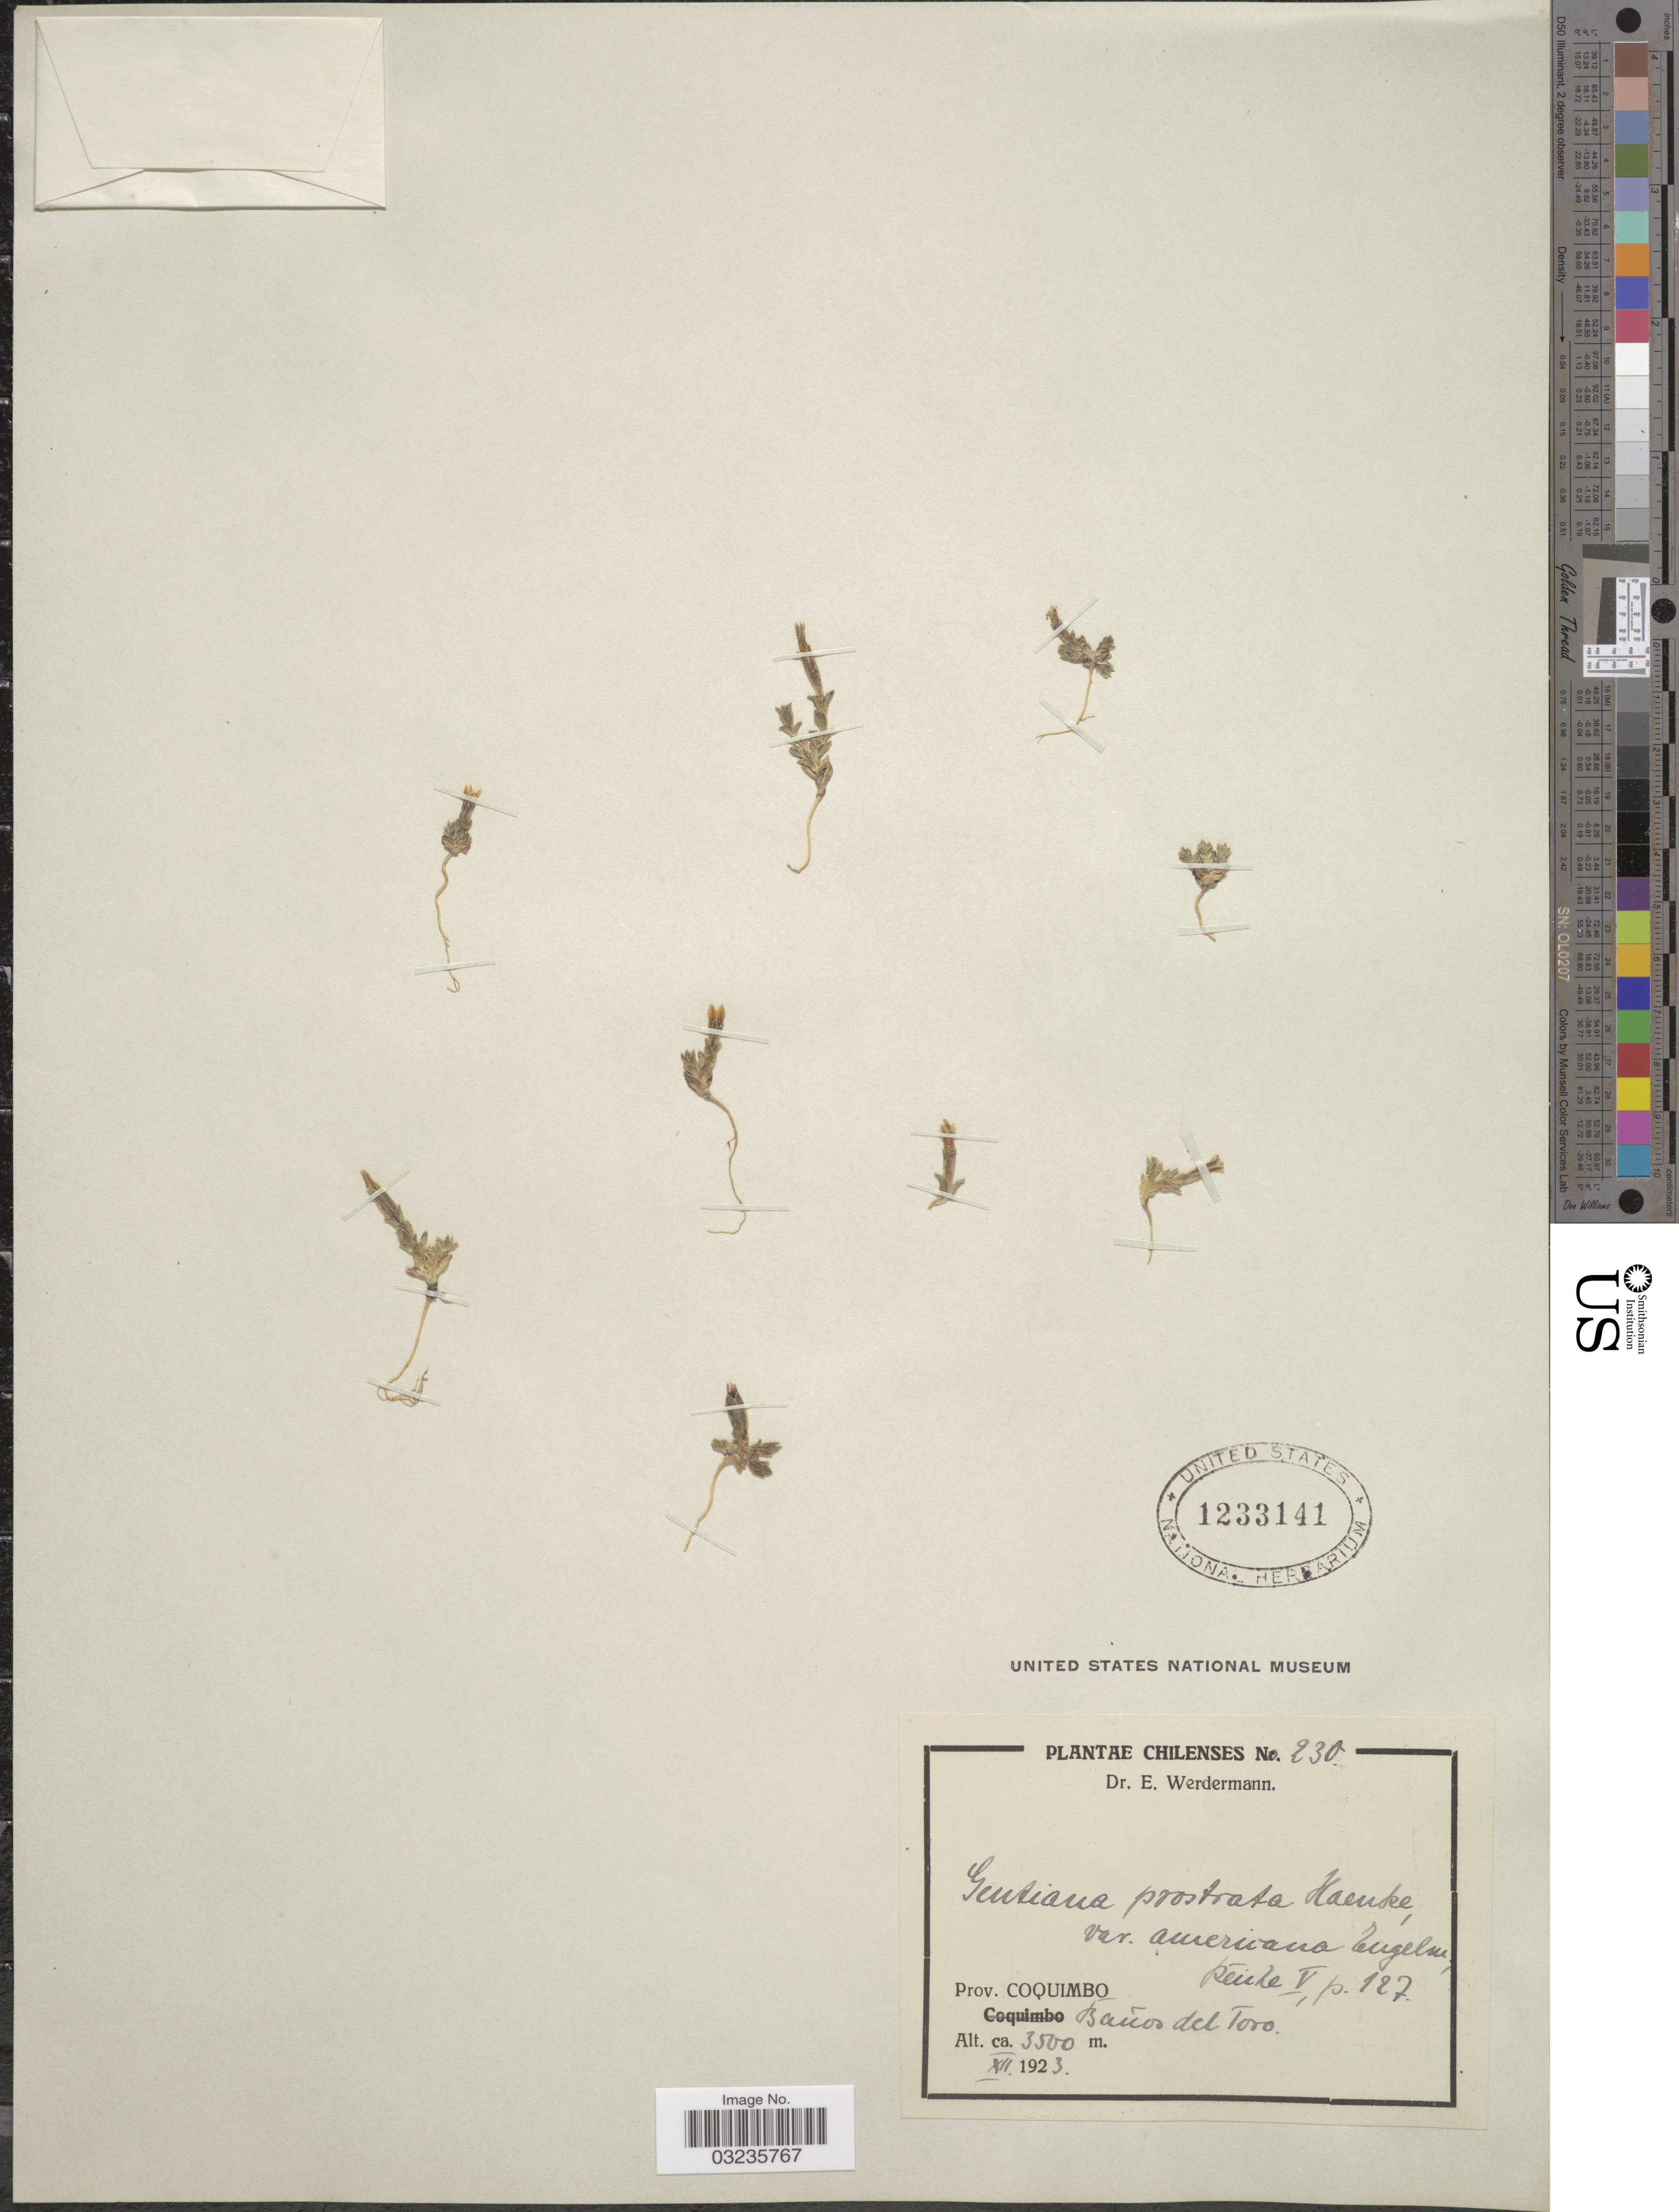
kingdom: Plantae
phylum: Tracheophyta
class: Magnoliopsida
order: Gentianales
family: Gentianaceae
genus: Gentiana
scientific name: Gentiana prostrata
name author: Haenke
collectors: E. Werdermann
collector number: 230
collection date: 1923-11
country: Chile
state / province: Coquimbo (IV)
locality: Prov. Coquimbo. Baños del Toro.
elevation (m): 3500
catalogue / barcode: US 1233141